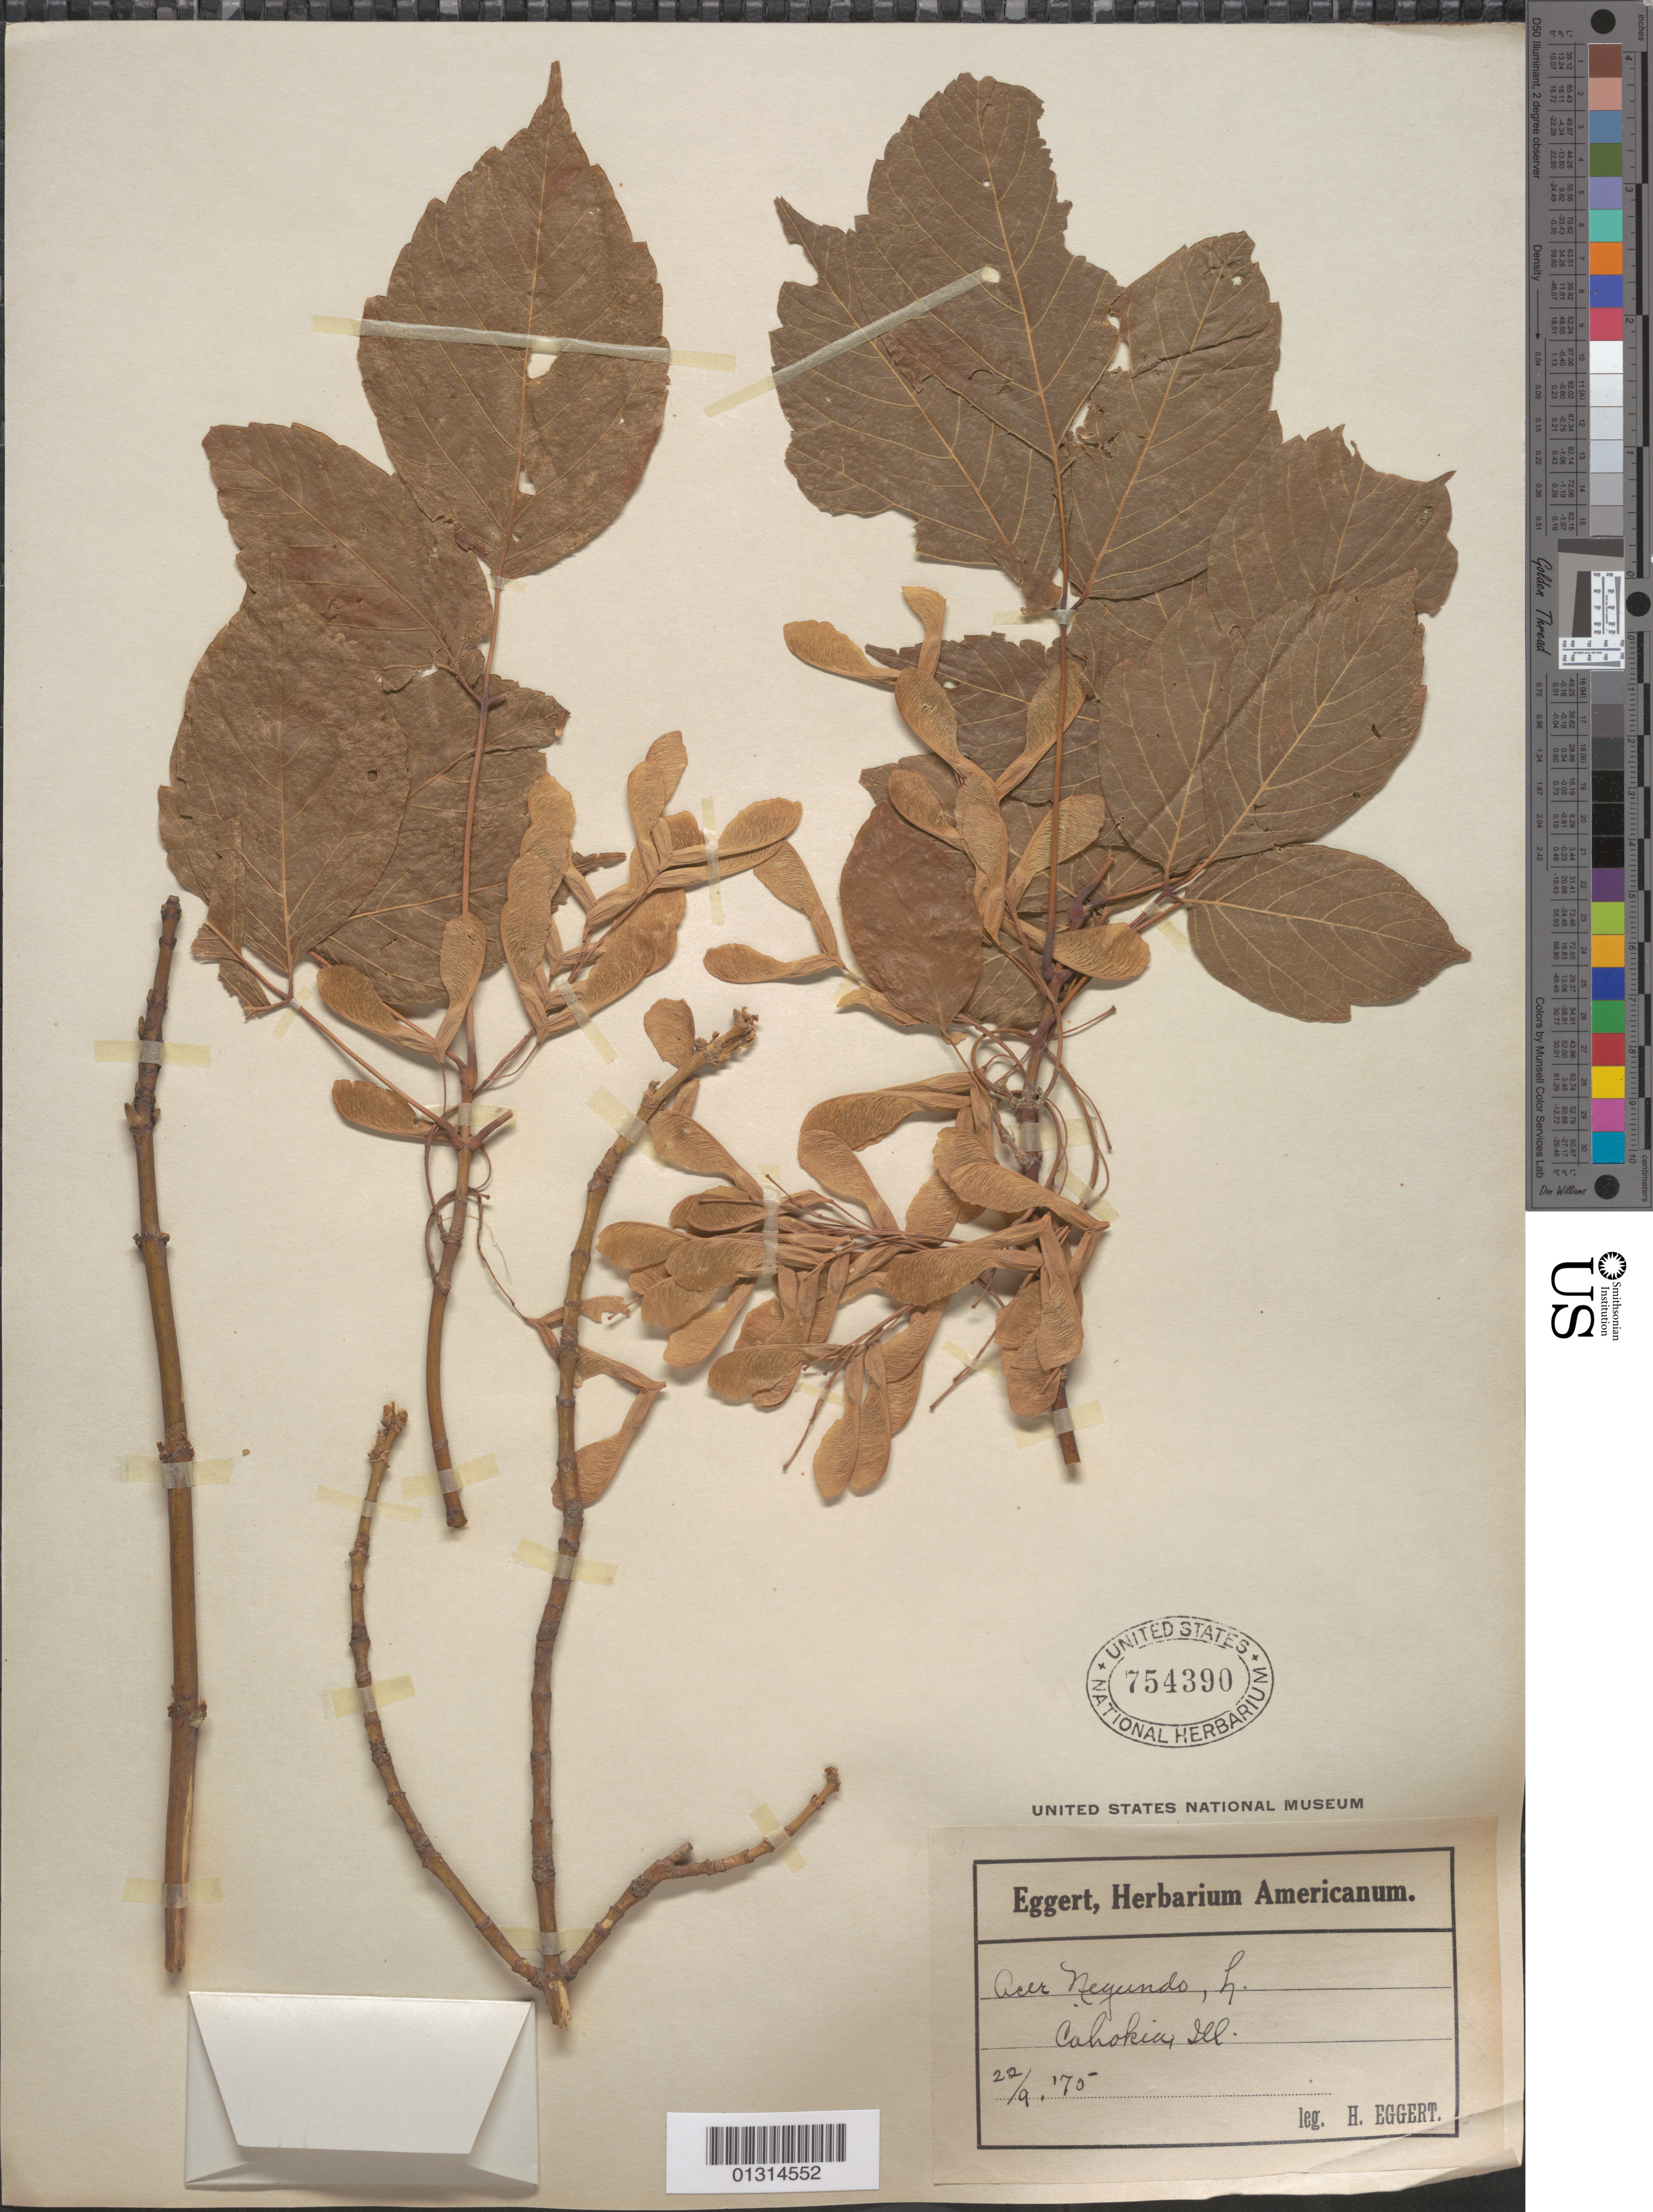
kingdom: Plantae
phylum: Tracheophyta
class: Magnoliopsida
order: Sapindales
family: Sapindaceae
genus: Acer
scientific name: Acer negundo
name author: L.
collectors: H. Eggert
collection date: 1875-09-22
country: United States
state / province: Illinois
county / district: St. Clair County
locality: Cahokia.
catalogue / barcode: US 754390